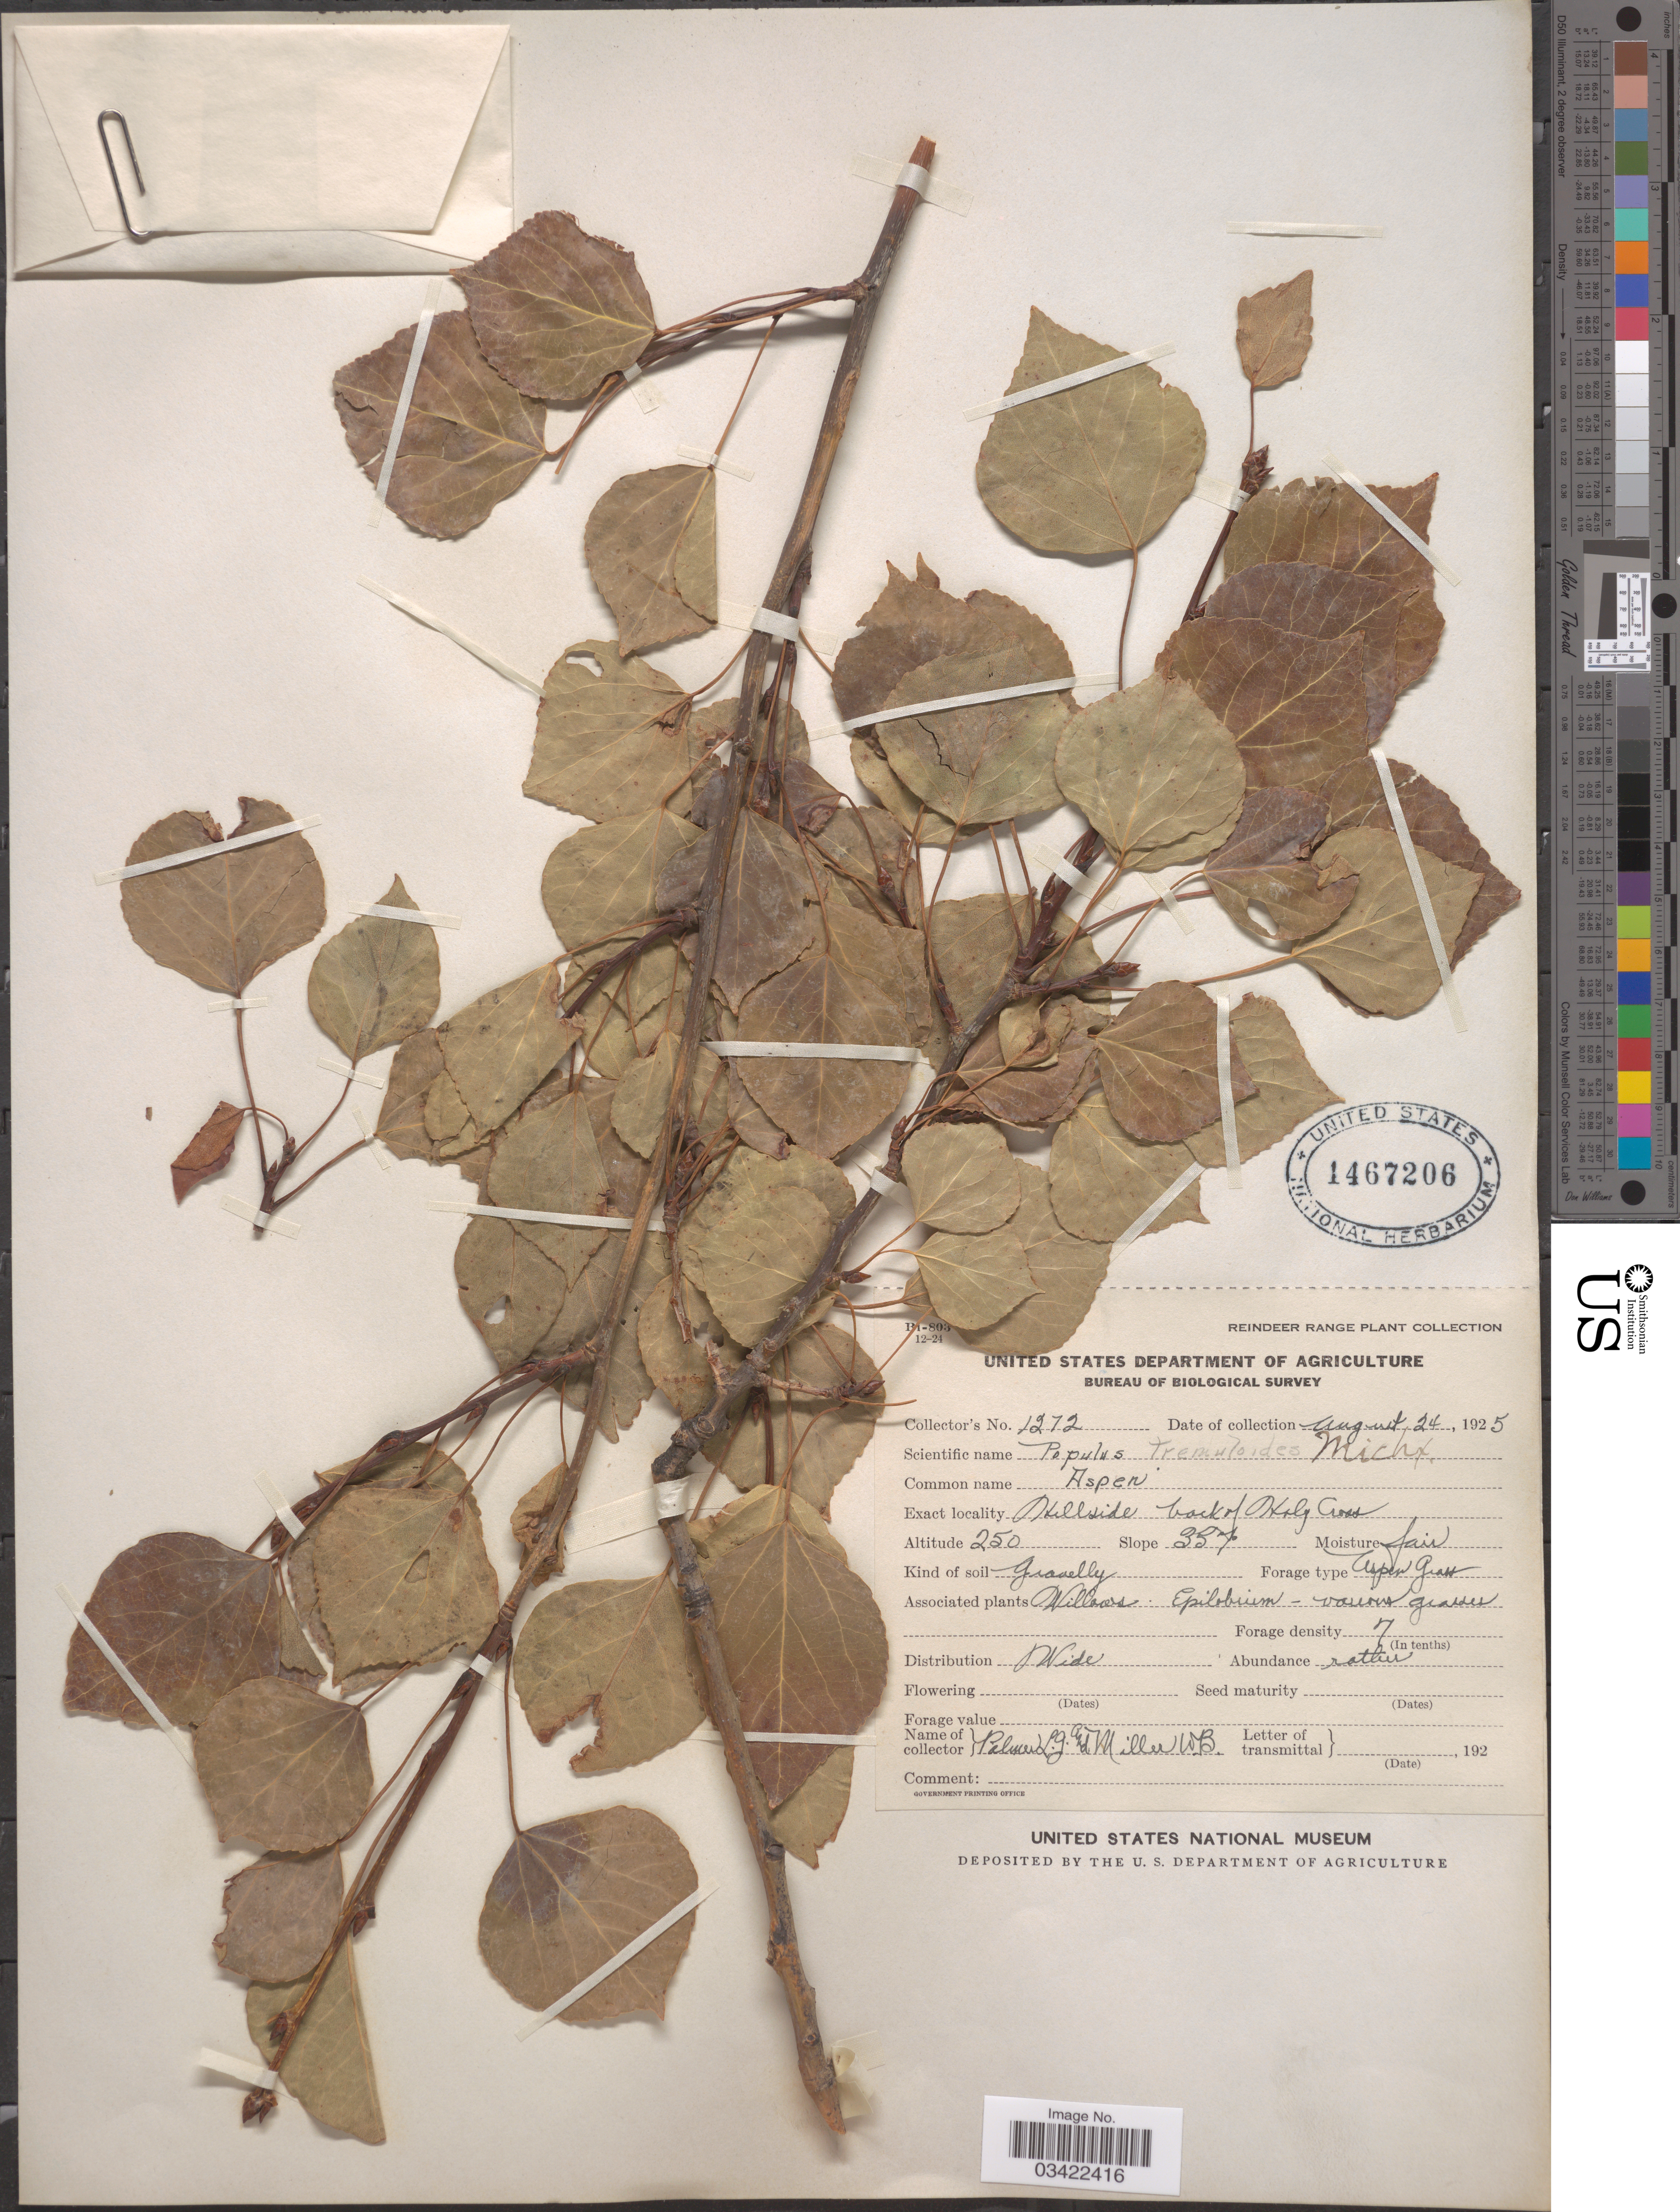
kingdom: Plantae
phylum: Tracheophyta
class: Magnoliopsida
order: Malpighiales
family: Salicaceae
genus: Populus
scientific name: Populus tremuloides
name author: Michx.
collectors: L. J. Palmer & W. Miller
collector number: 1272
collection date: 1925-08-24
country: United States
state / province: Alaska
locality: Hillside, back of Holy Cross.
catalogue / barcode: US 1467206